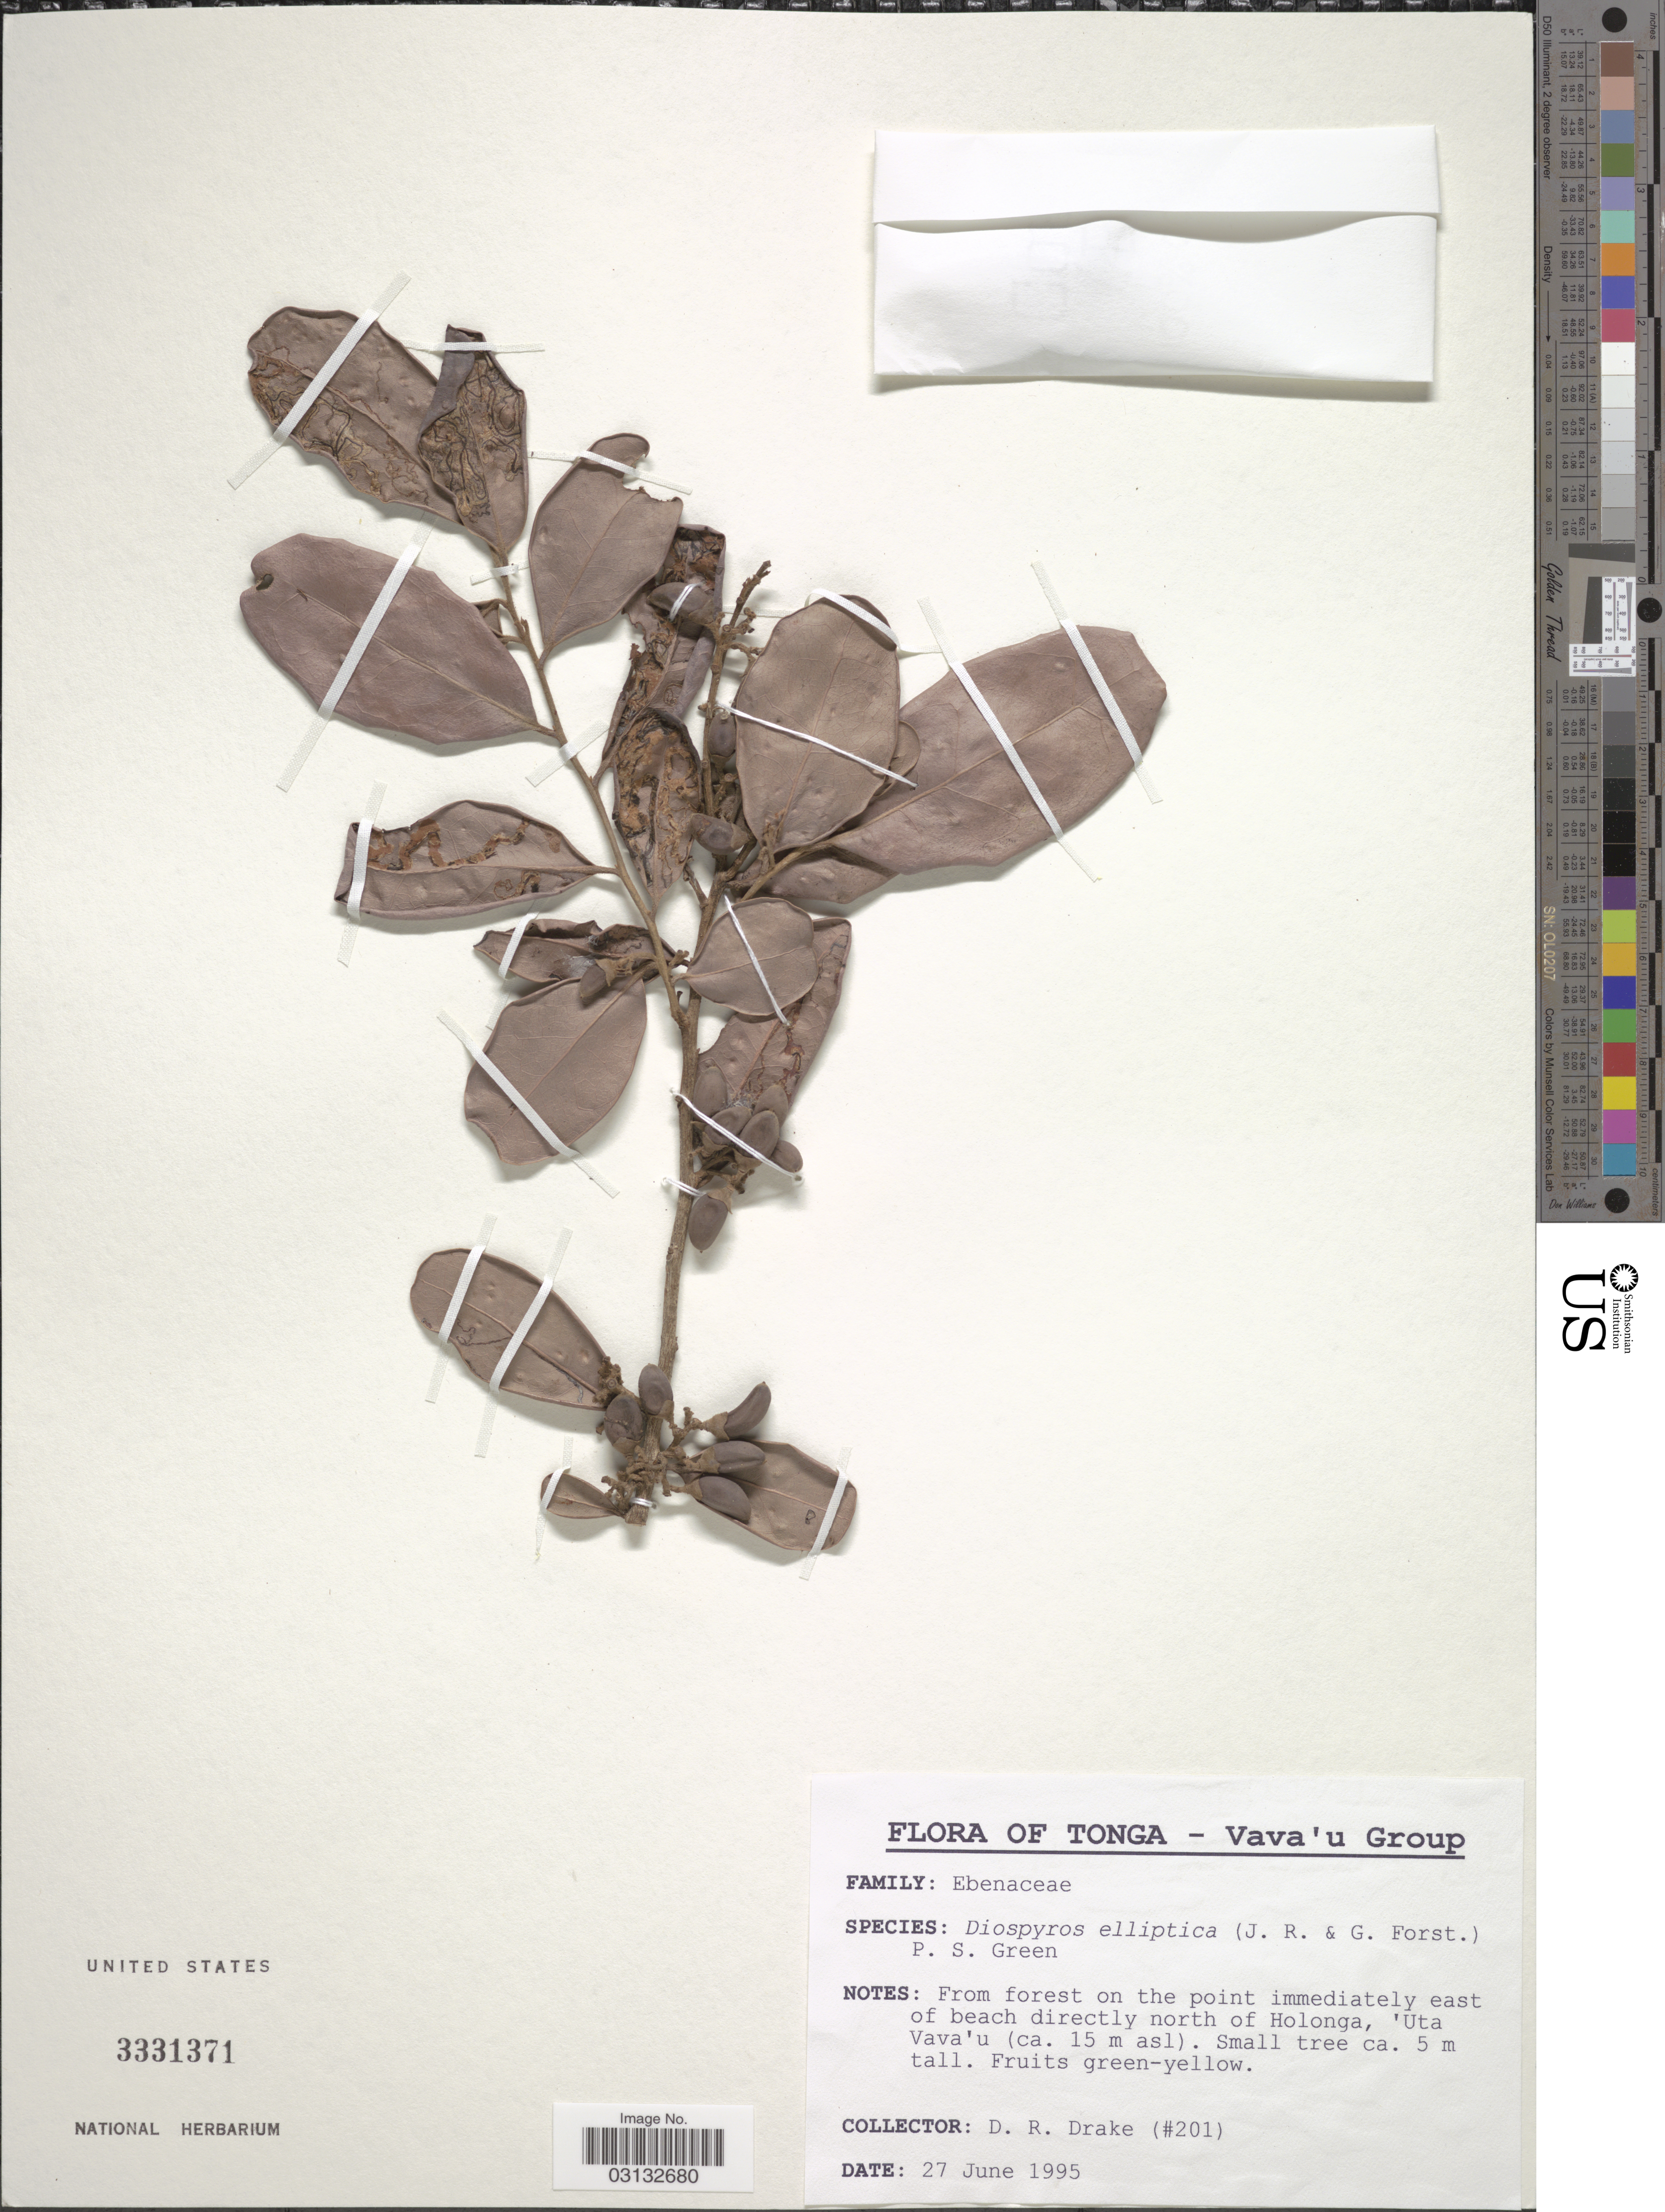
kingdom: Plantae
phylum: Tracheophyta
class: Magnoliopsida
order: Ericales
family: Ebenaceae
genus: Diospyros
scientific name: Diospyros elliptica var. elliptica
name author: P.S. Green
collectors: D.R. Drake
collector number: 201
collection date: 1995-06-27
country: Tonga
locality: Vava'u Group. From forest on the point immediately east of beach directly north of Holonga, 'Uta Vava'u.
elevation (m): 15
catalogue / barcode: US 3331371